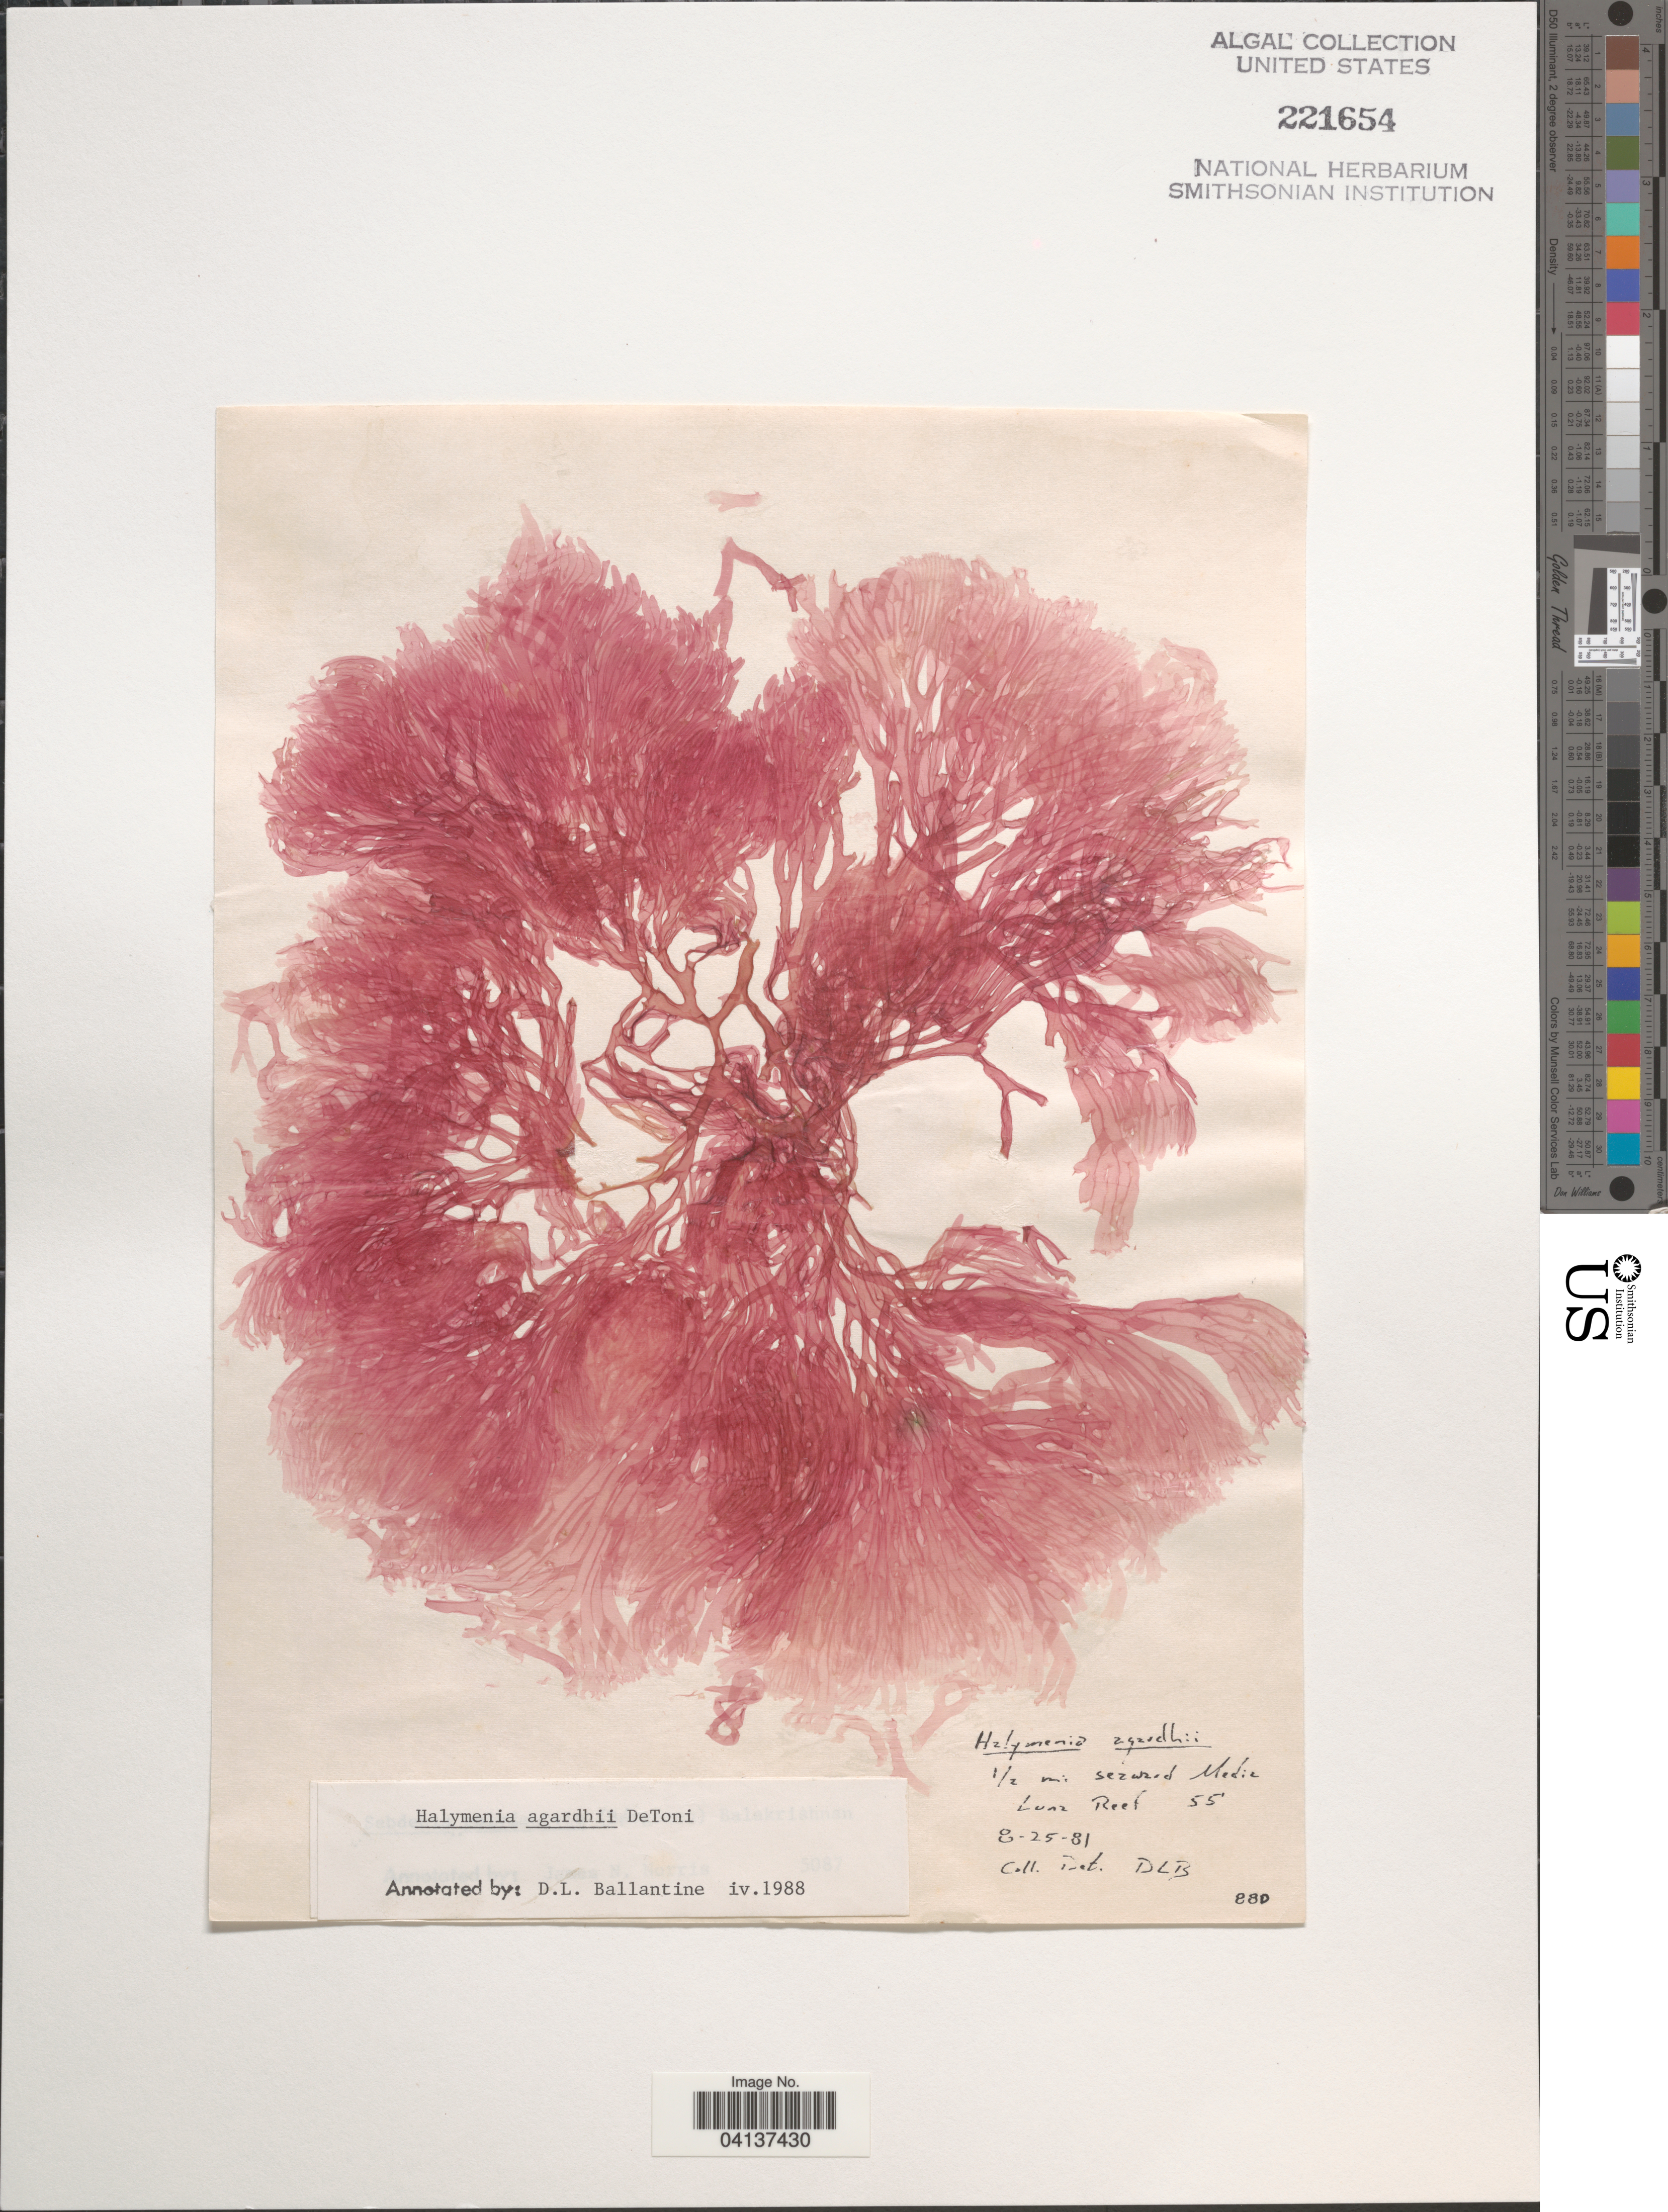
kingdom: Plantae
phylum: Rhodophyta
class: Florideophyceae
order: Ceramiales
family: Callithamniaceae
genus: Seirospora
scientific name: Seirospora interrupta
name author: (Sm.) F. Schmitz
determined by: Algae name updating Project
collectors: D. L. B.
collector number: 880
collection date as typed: Transcribed d/m/y: 25/8/81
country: Puerto Rico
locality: ½ mi seaward Media Luna Reef.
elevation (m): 17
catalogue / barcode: US 221654